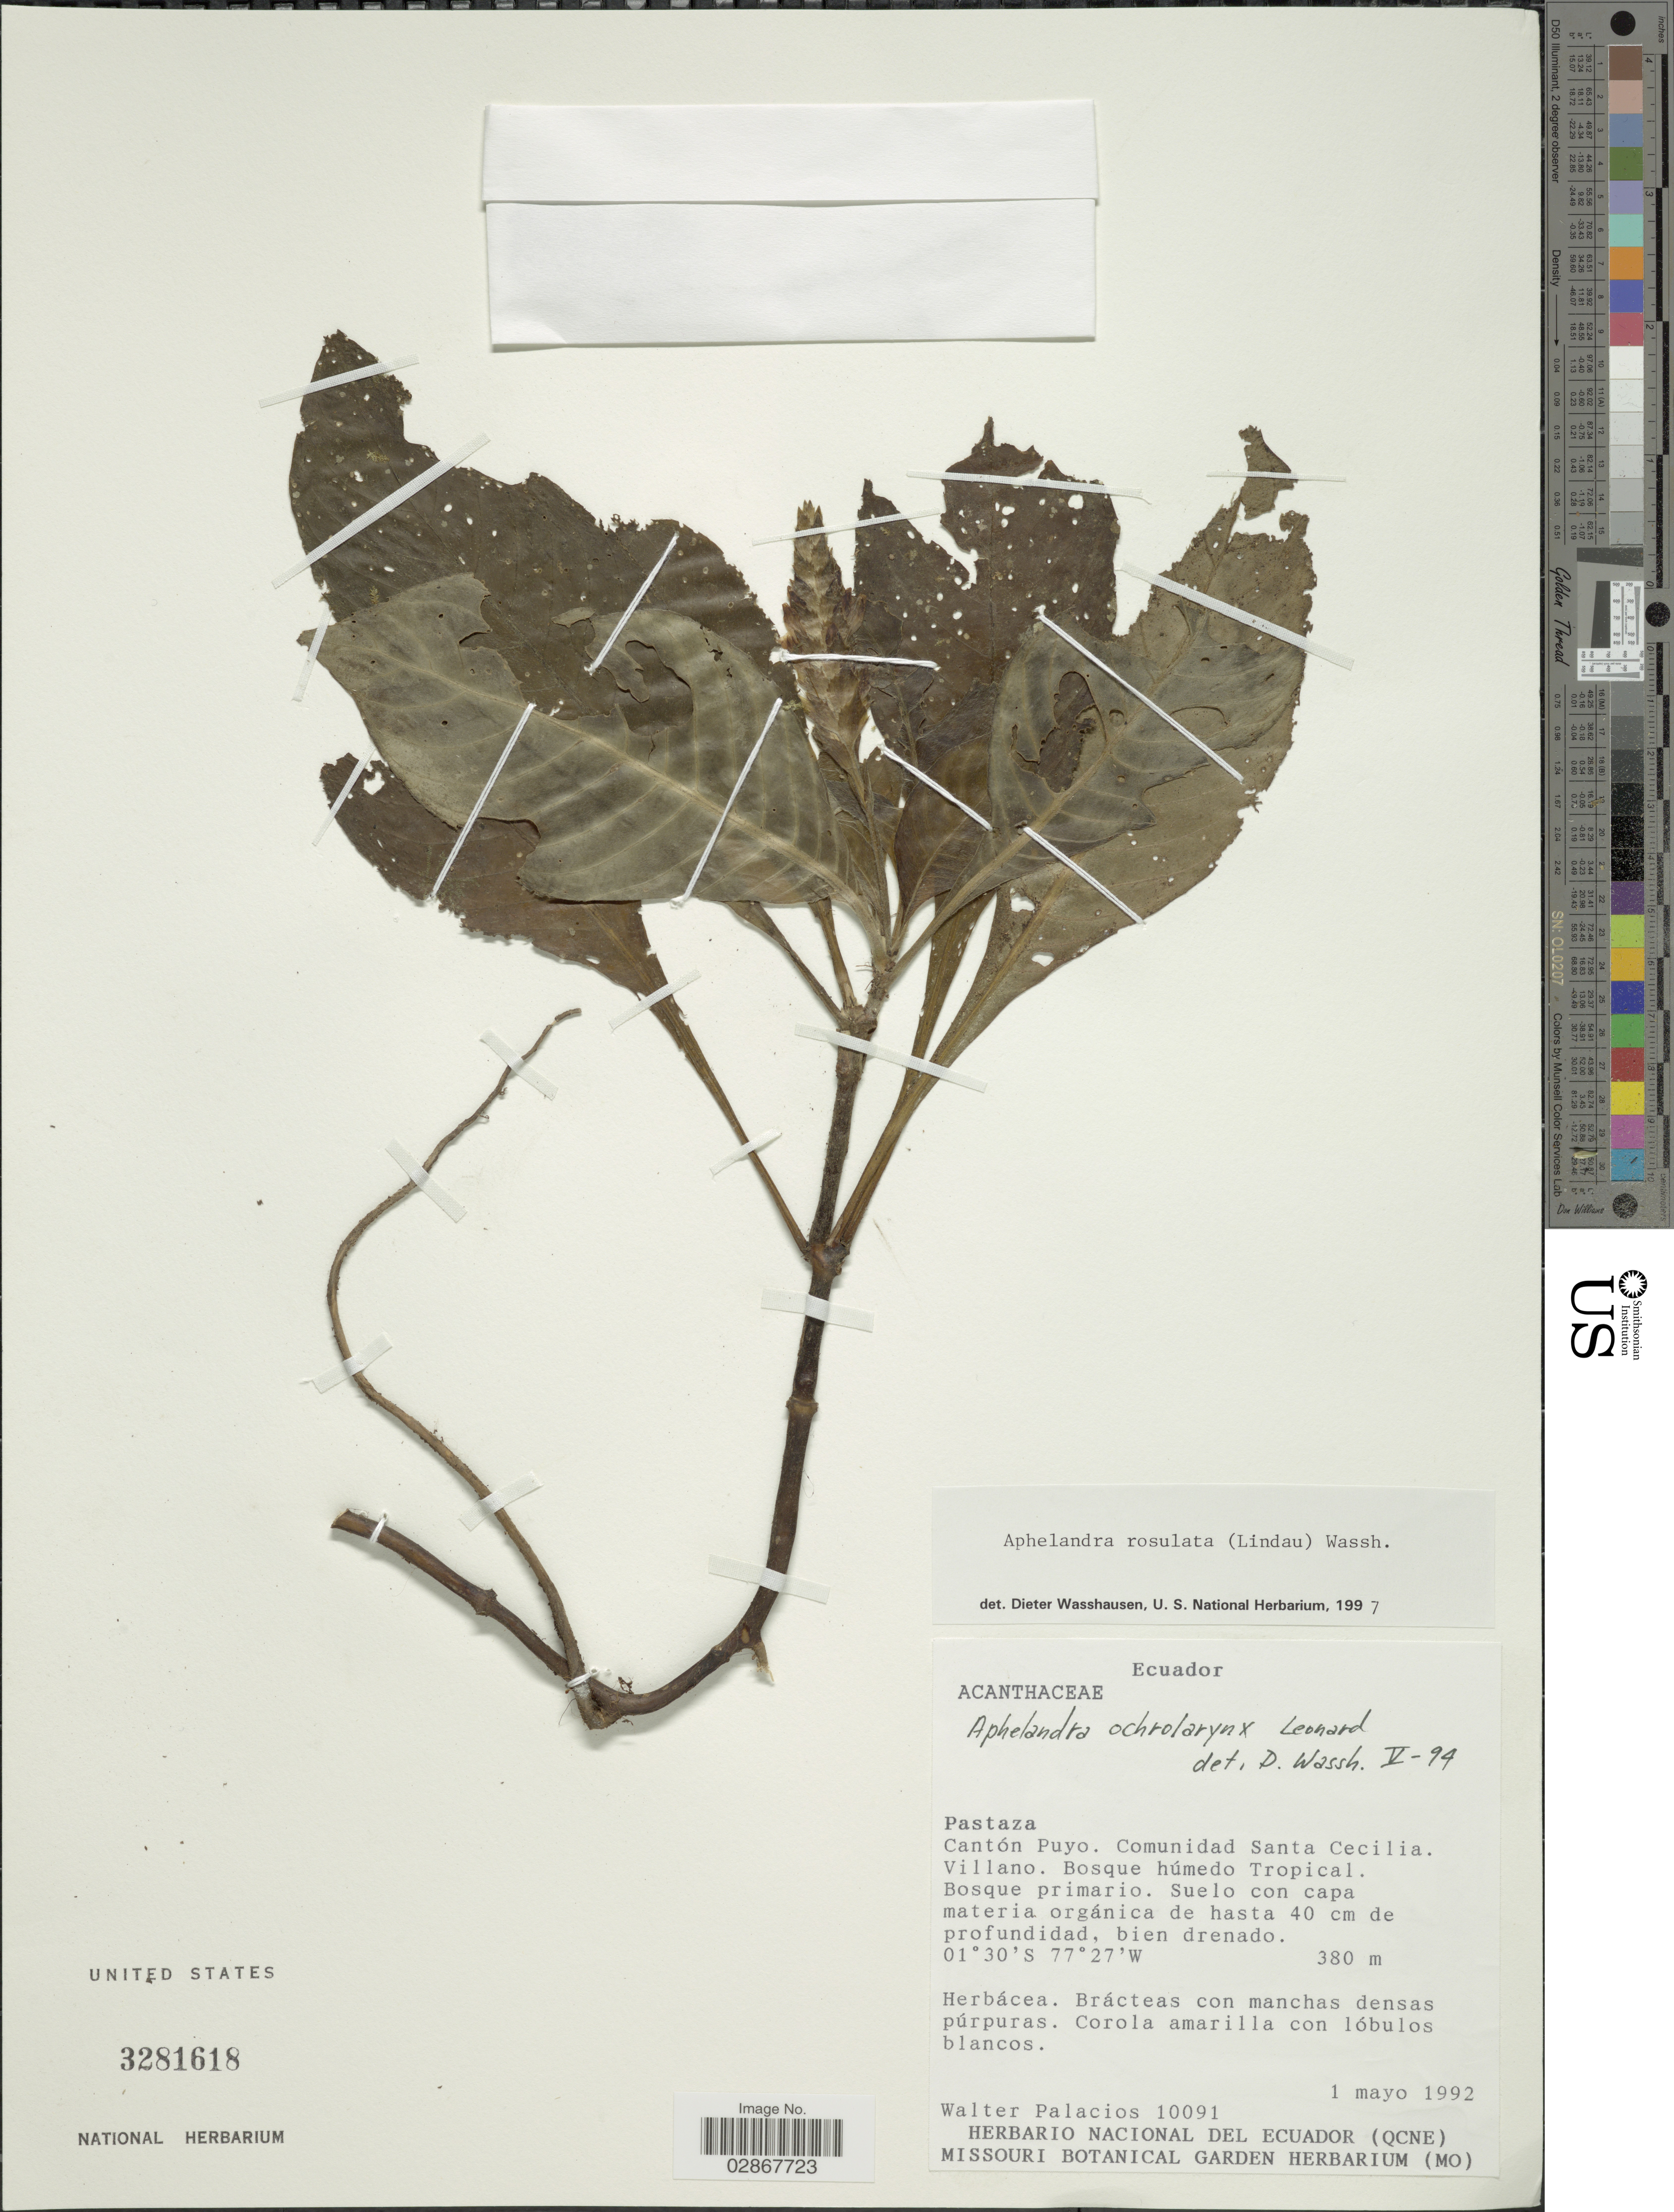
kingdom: Plantae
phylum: Tracheophyta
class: Magnoliopsida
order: Lamiales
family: Acanthaceae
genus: Aphelandra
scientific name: Aphelandra rosulata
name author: (Lindau) Wassh.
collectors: W. Palacios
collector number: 10091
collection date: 1992-05-01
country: Ecuador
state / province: Pastaza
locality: Cantón Puyo. Comunidad Santa Cecilia. Villano.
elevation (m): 380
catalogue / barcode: US 3281618